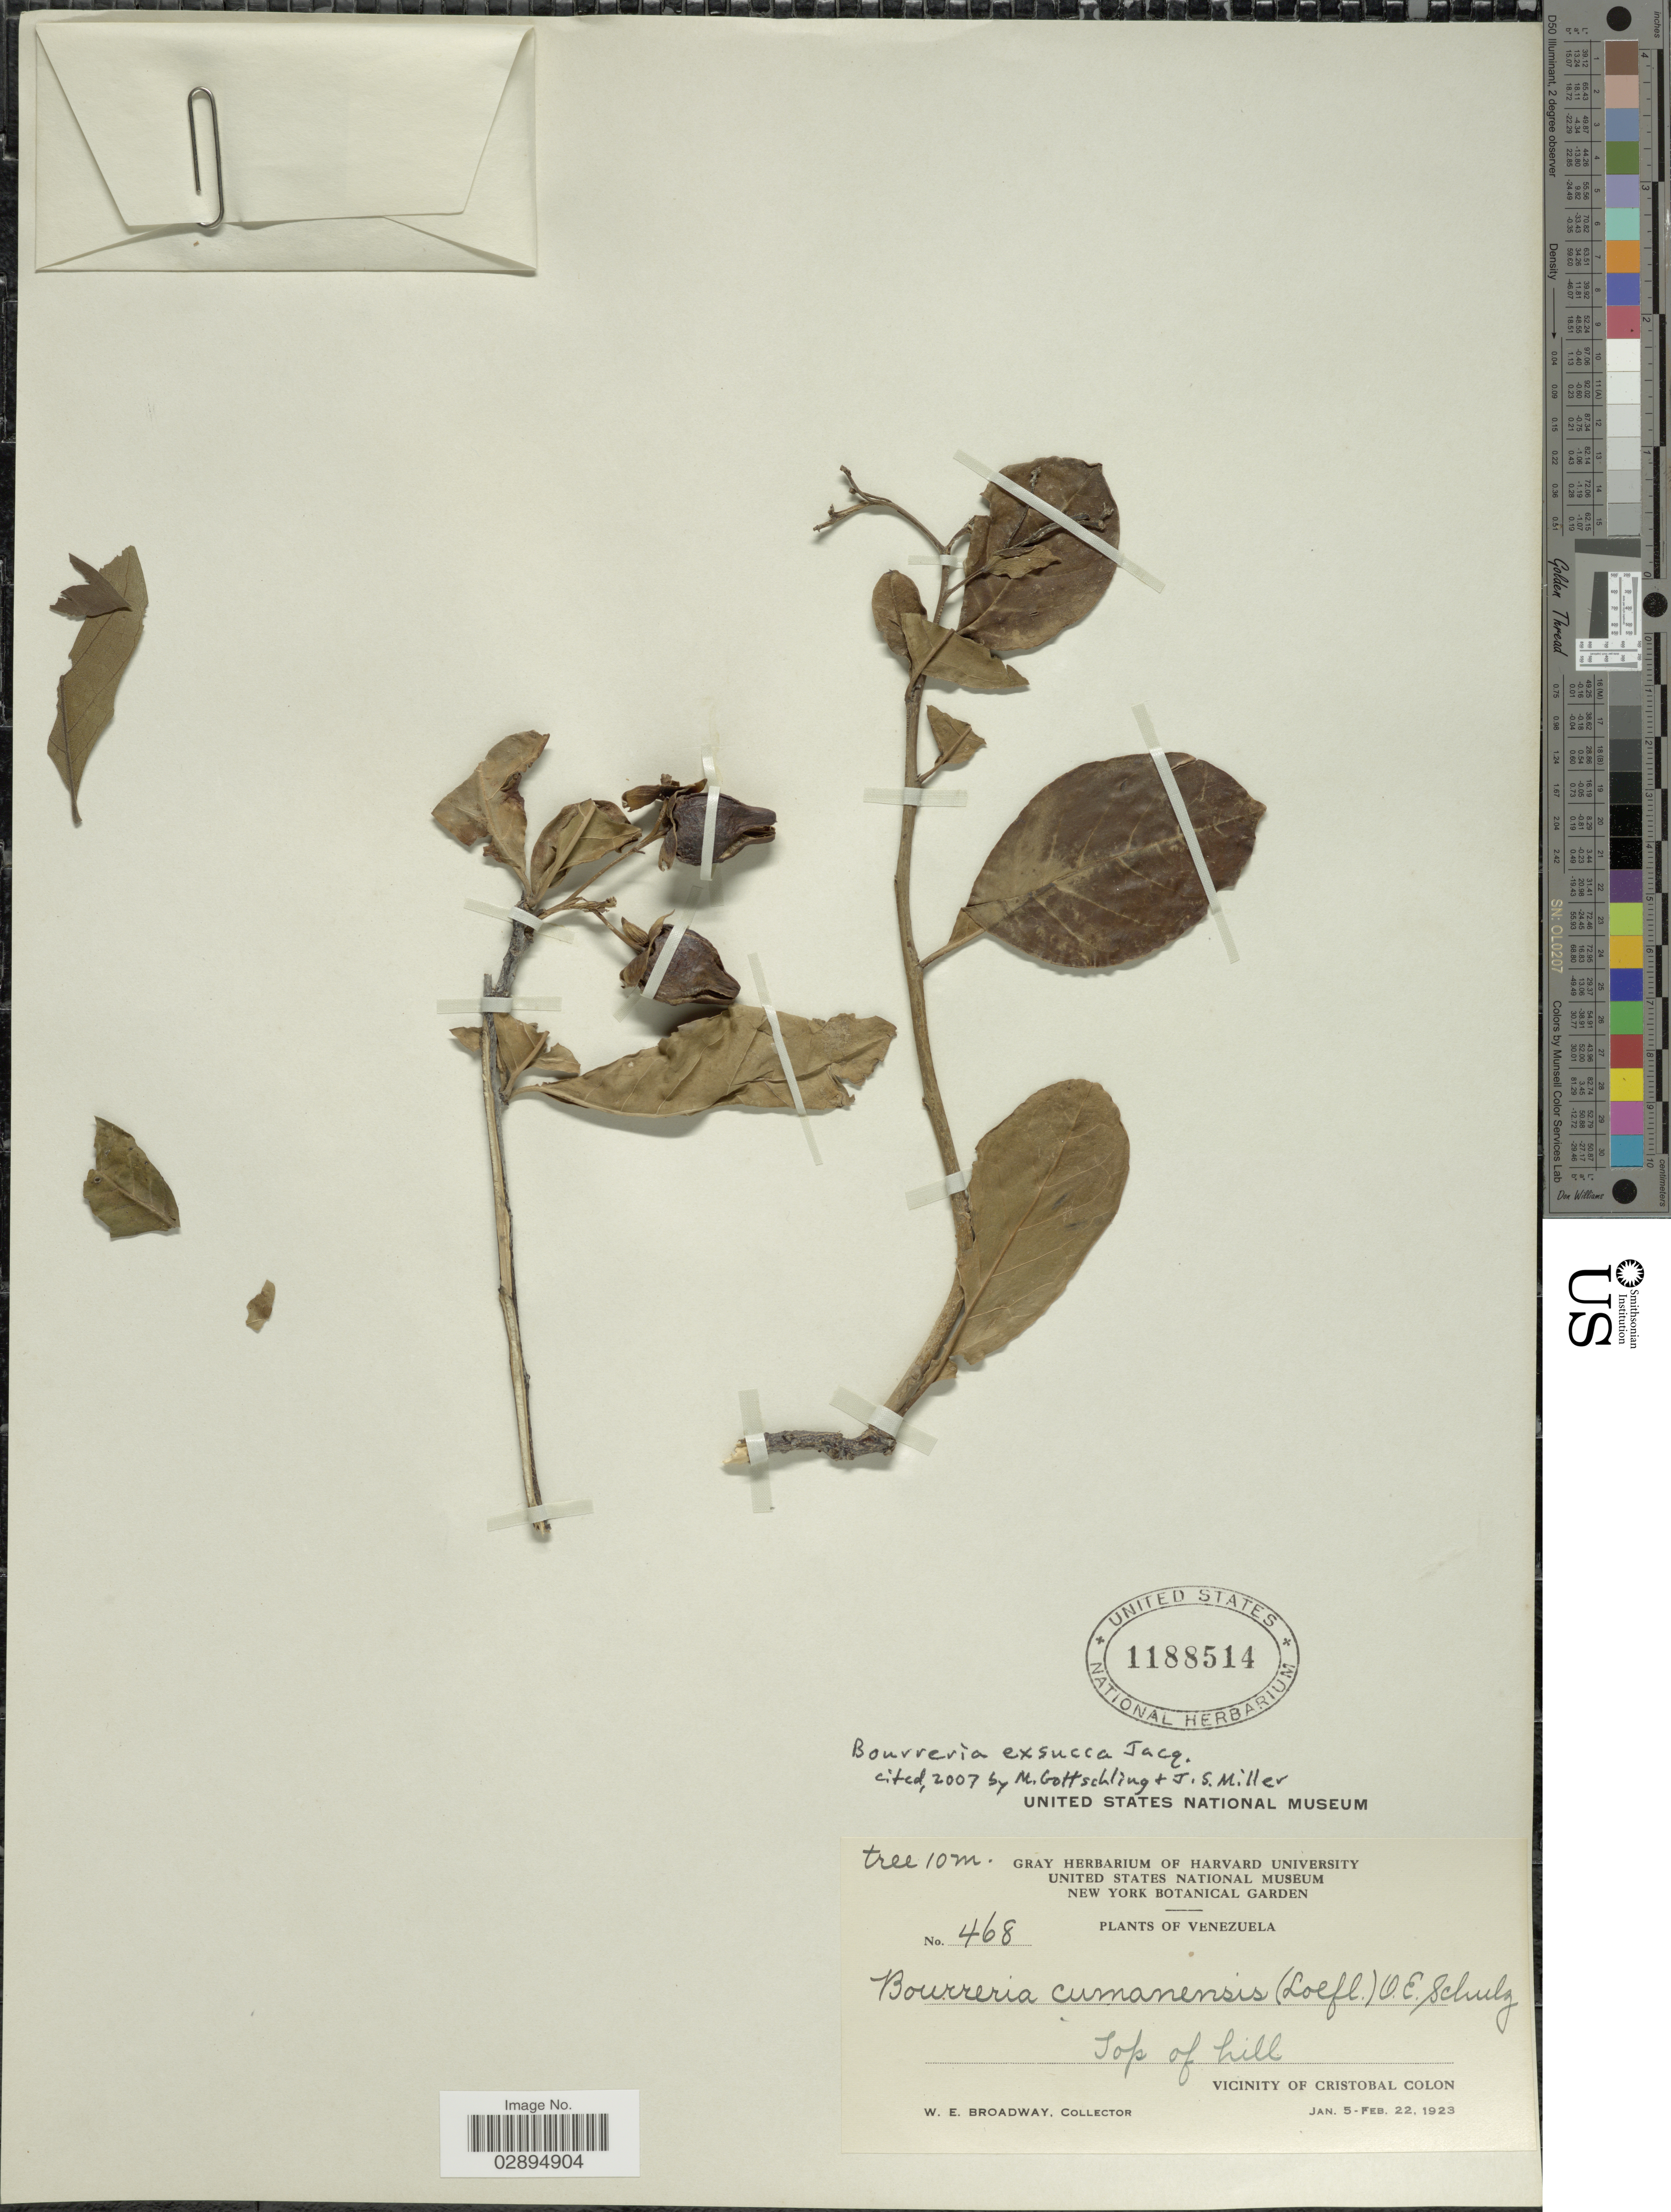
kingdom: Plantae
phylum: Tracheophyta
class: Magnoliopsida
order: Boraginales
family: Ehretiaceae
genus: Bourreria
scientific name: Bourreria exsucca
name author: (L.) Jacq.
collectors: W. E. Broadway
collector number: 468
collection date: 1923-01-05/1923-02-22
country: Venezuela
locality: Top of hill. Vicinity of Cristobal Colon.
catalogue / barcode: US 1188514